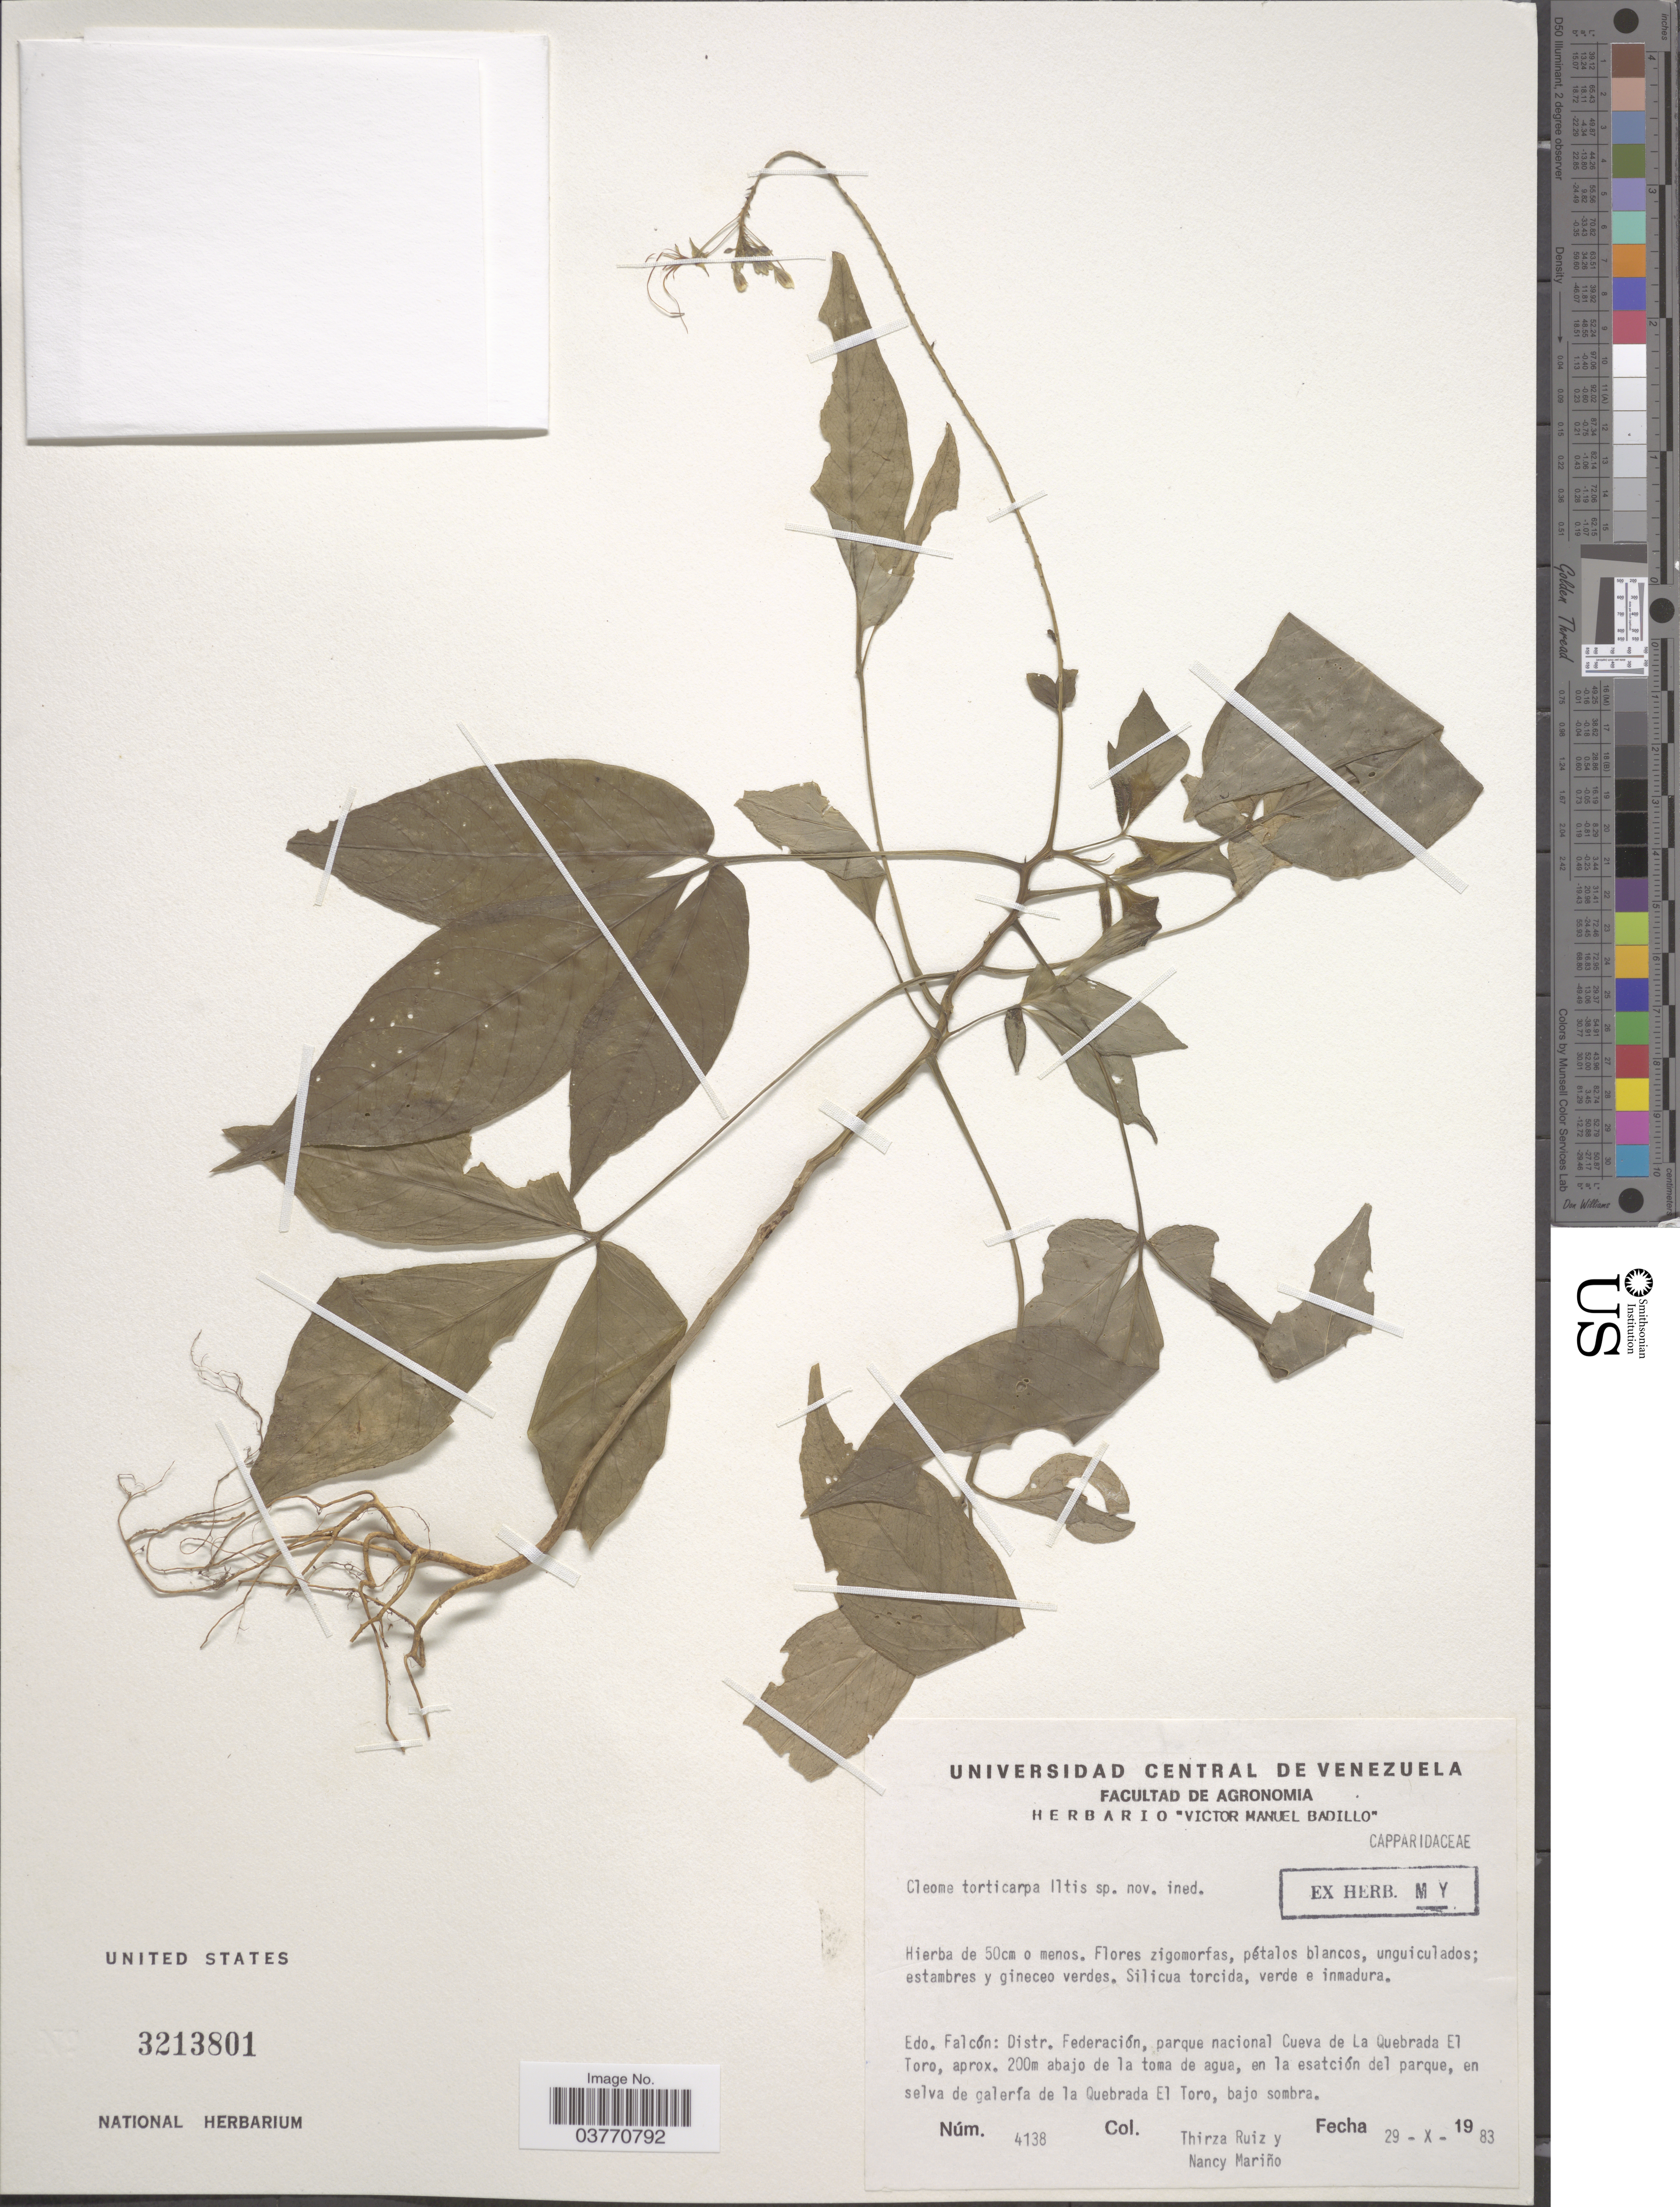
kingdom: Plantae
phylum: Tracheophyta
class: Magnoliopsida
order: Brassicales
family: Cleomaceae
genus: Tarenaya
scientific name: Tarenaya torticarpa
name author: (Iltis & T. Ruíz) Soares Neto & Roalson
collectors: T. Ruíz & N. Mariño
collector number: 4138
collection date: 1983-10-29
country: Venezuela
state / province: Falcon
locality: Edo. Falcón: Distr. Federación, parque nacional Cueva de La Quebrada El Toro, aprox. 200m abajo de la toma de agua, en la esatción del parque, en selva de galería de la Quebrada El Toro, bajo sombra.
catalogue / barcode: US 3213801